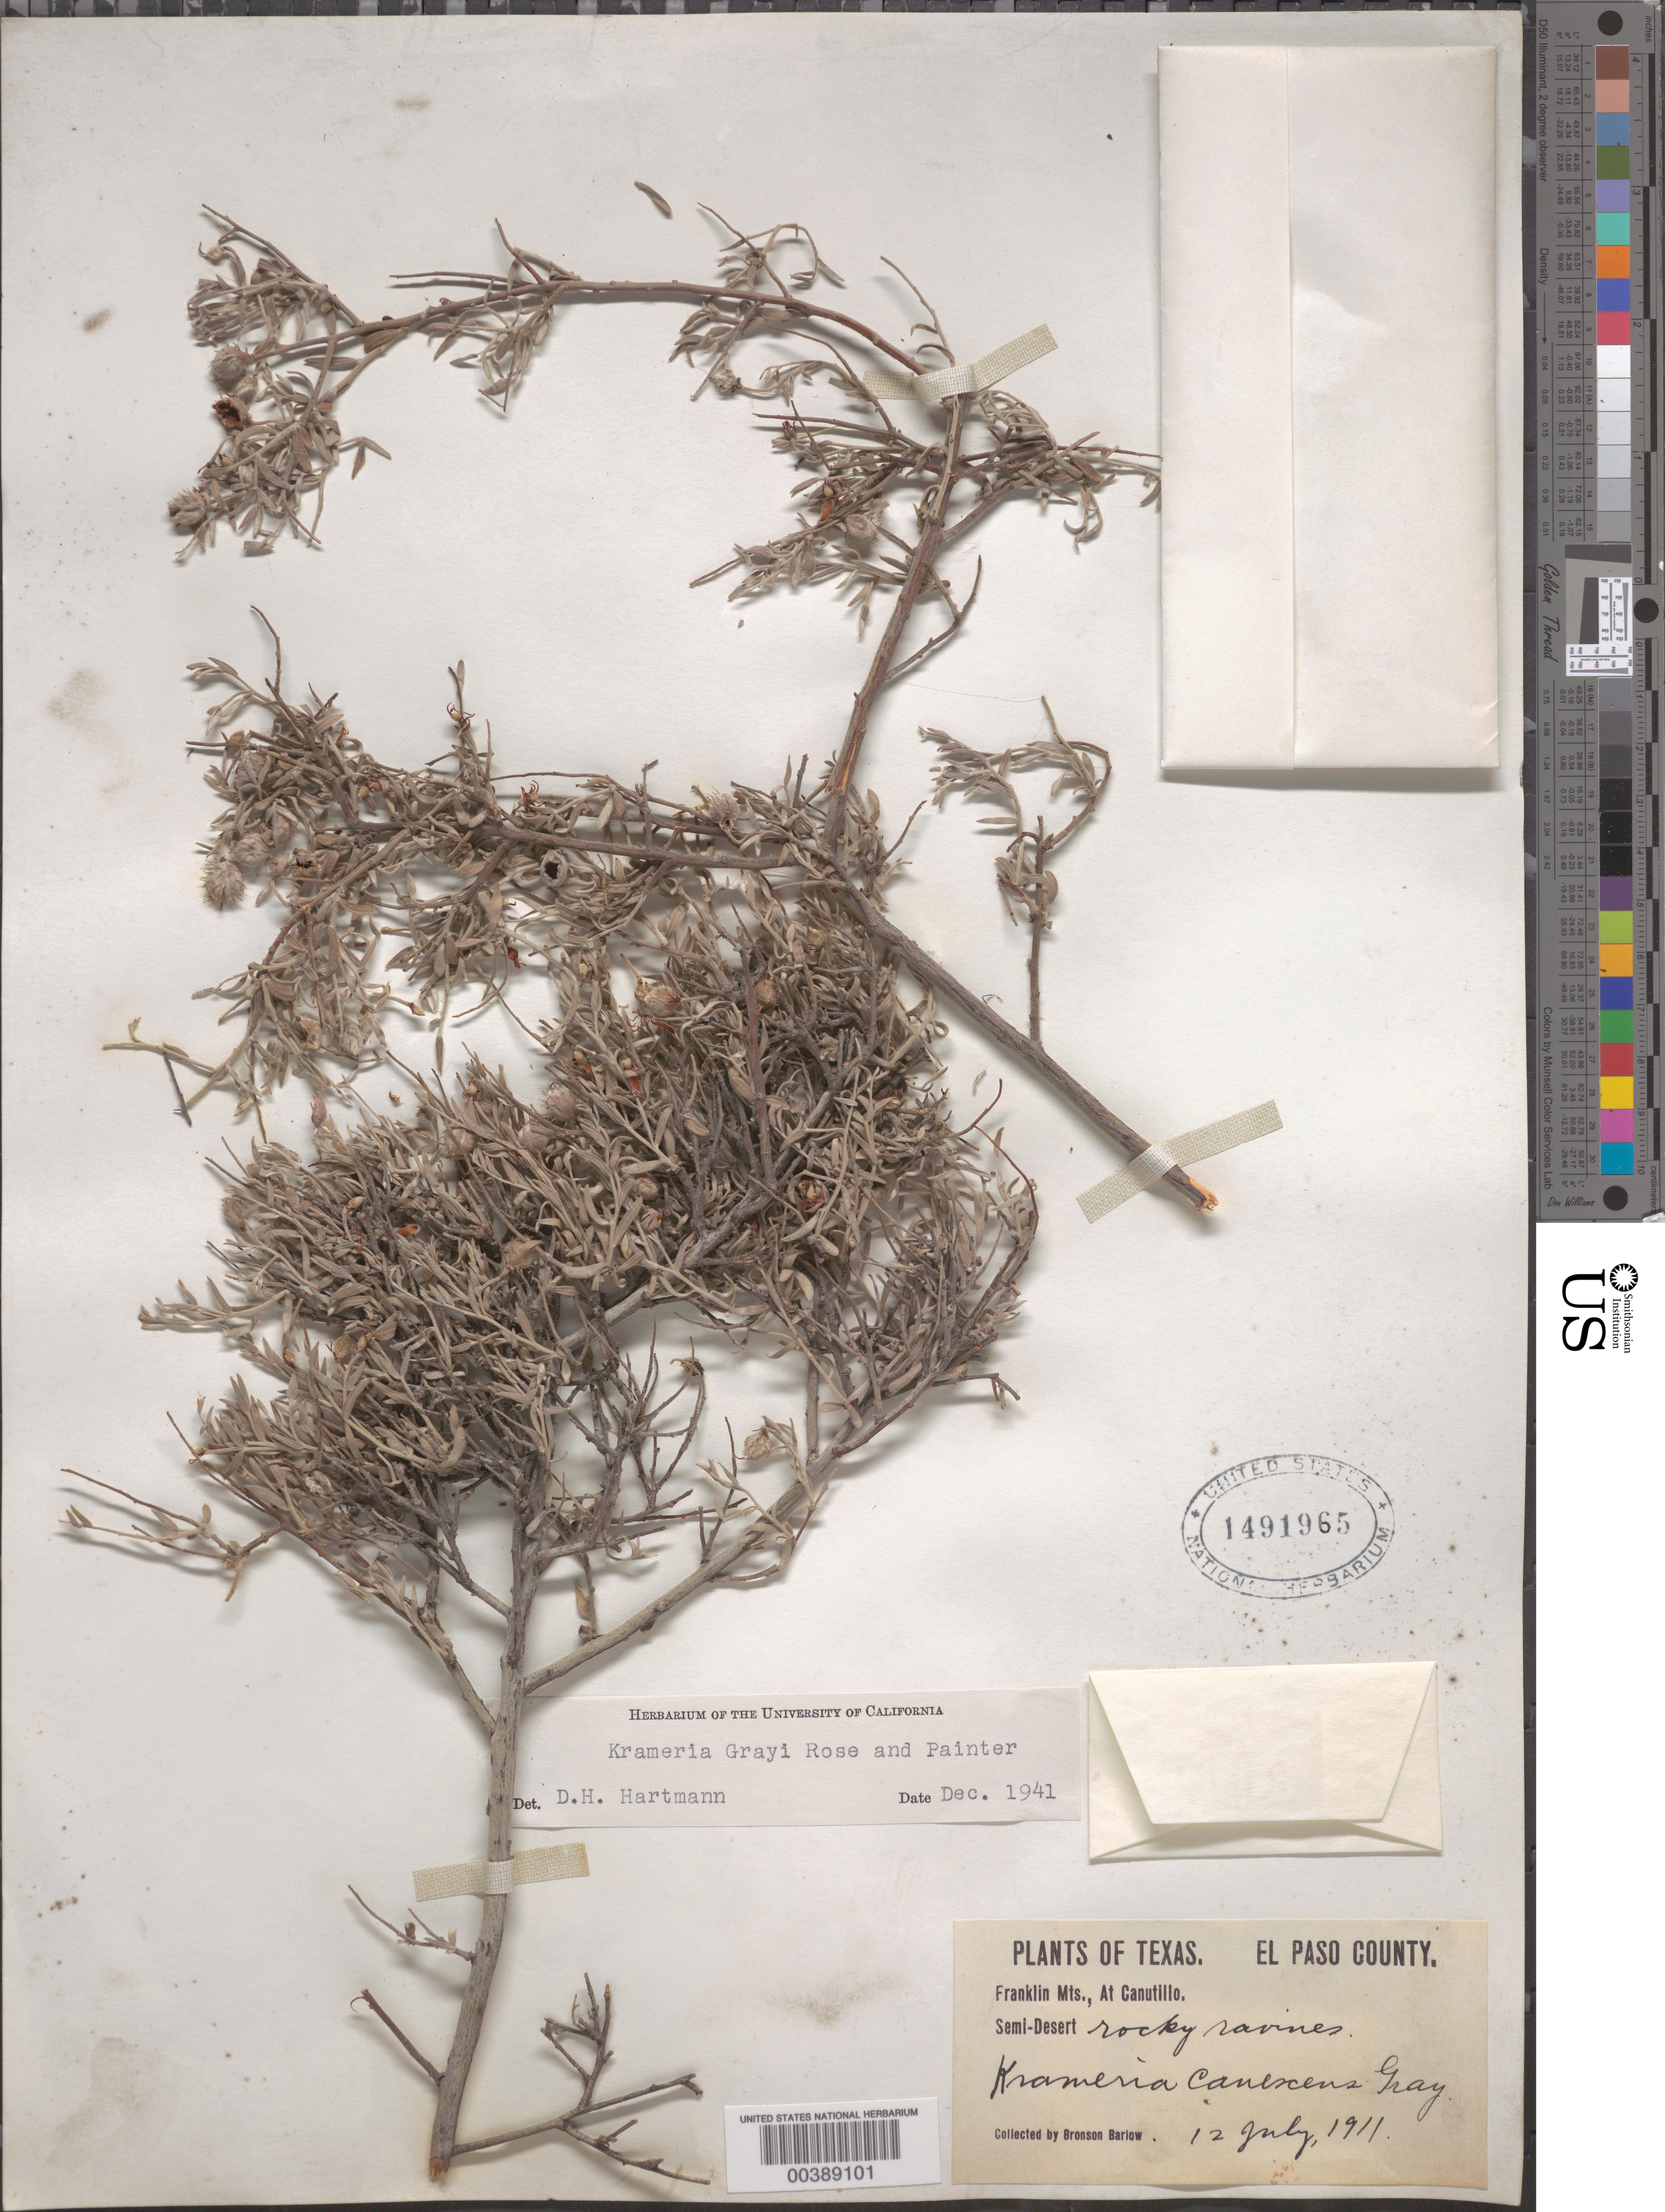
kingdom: Plantae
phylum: Tracheophyta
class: Magnoliopsida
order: Zygophyllales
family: Krameriaceae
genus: Krameria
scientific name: Krameria grayi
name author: Rose & J.H. Painter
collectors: B. A. Barlow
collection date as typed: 12 Jul 1911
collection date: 1911-07-12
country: United States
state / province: Texas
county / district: El Paso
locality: Franklin mts., at canutillo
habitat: Semi-desert; rocky ravines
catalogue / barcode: US 1491965